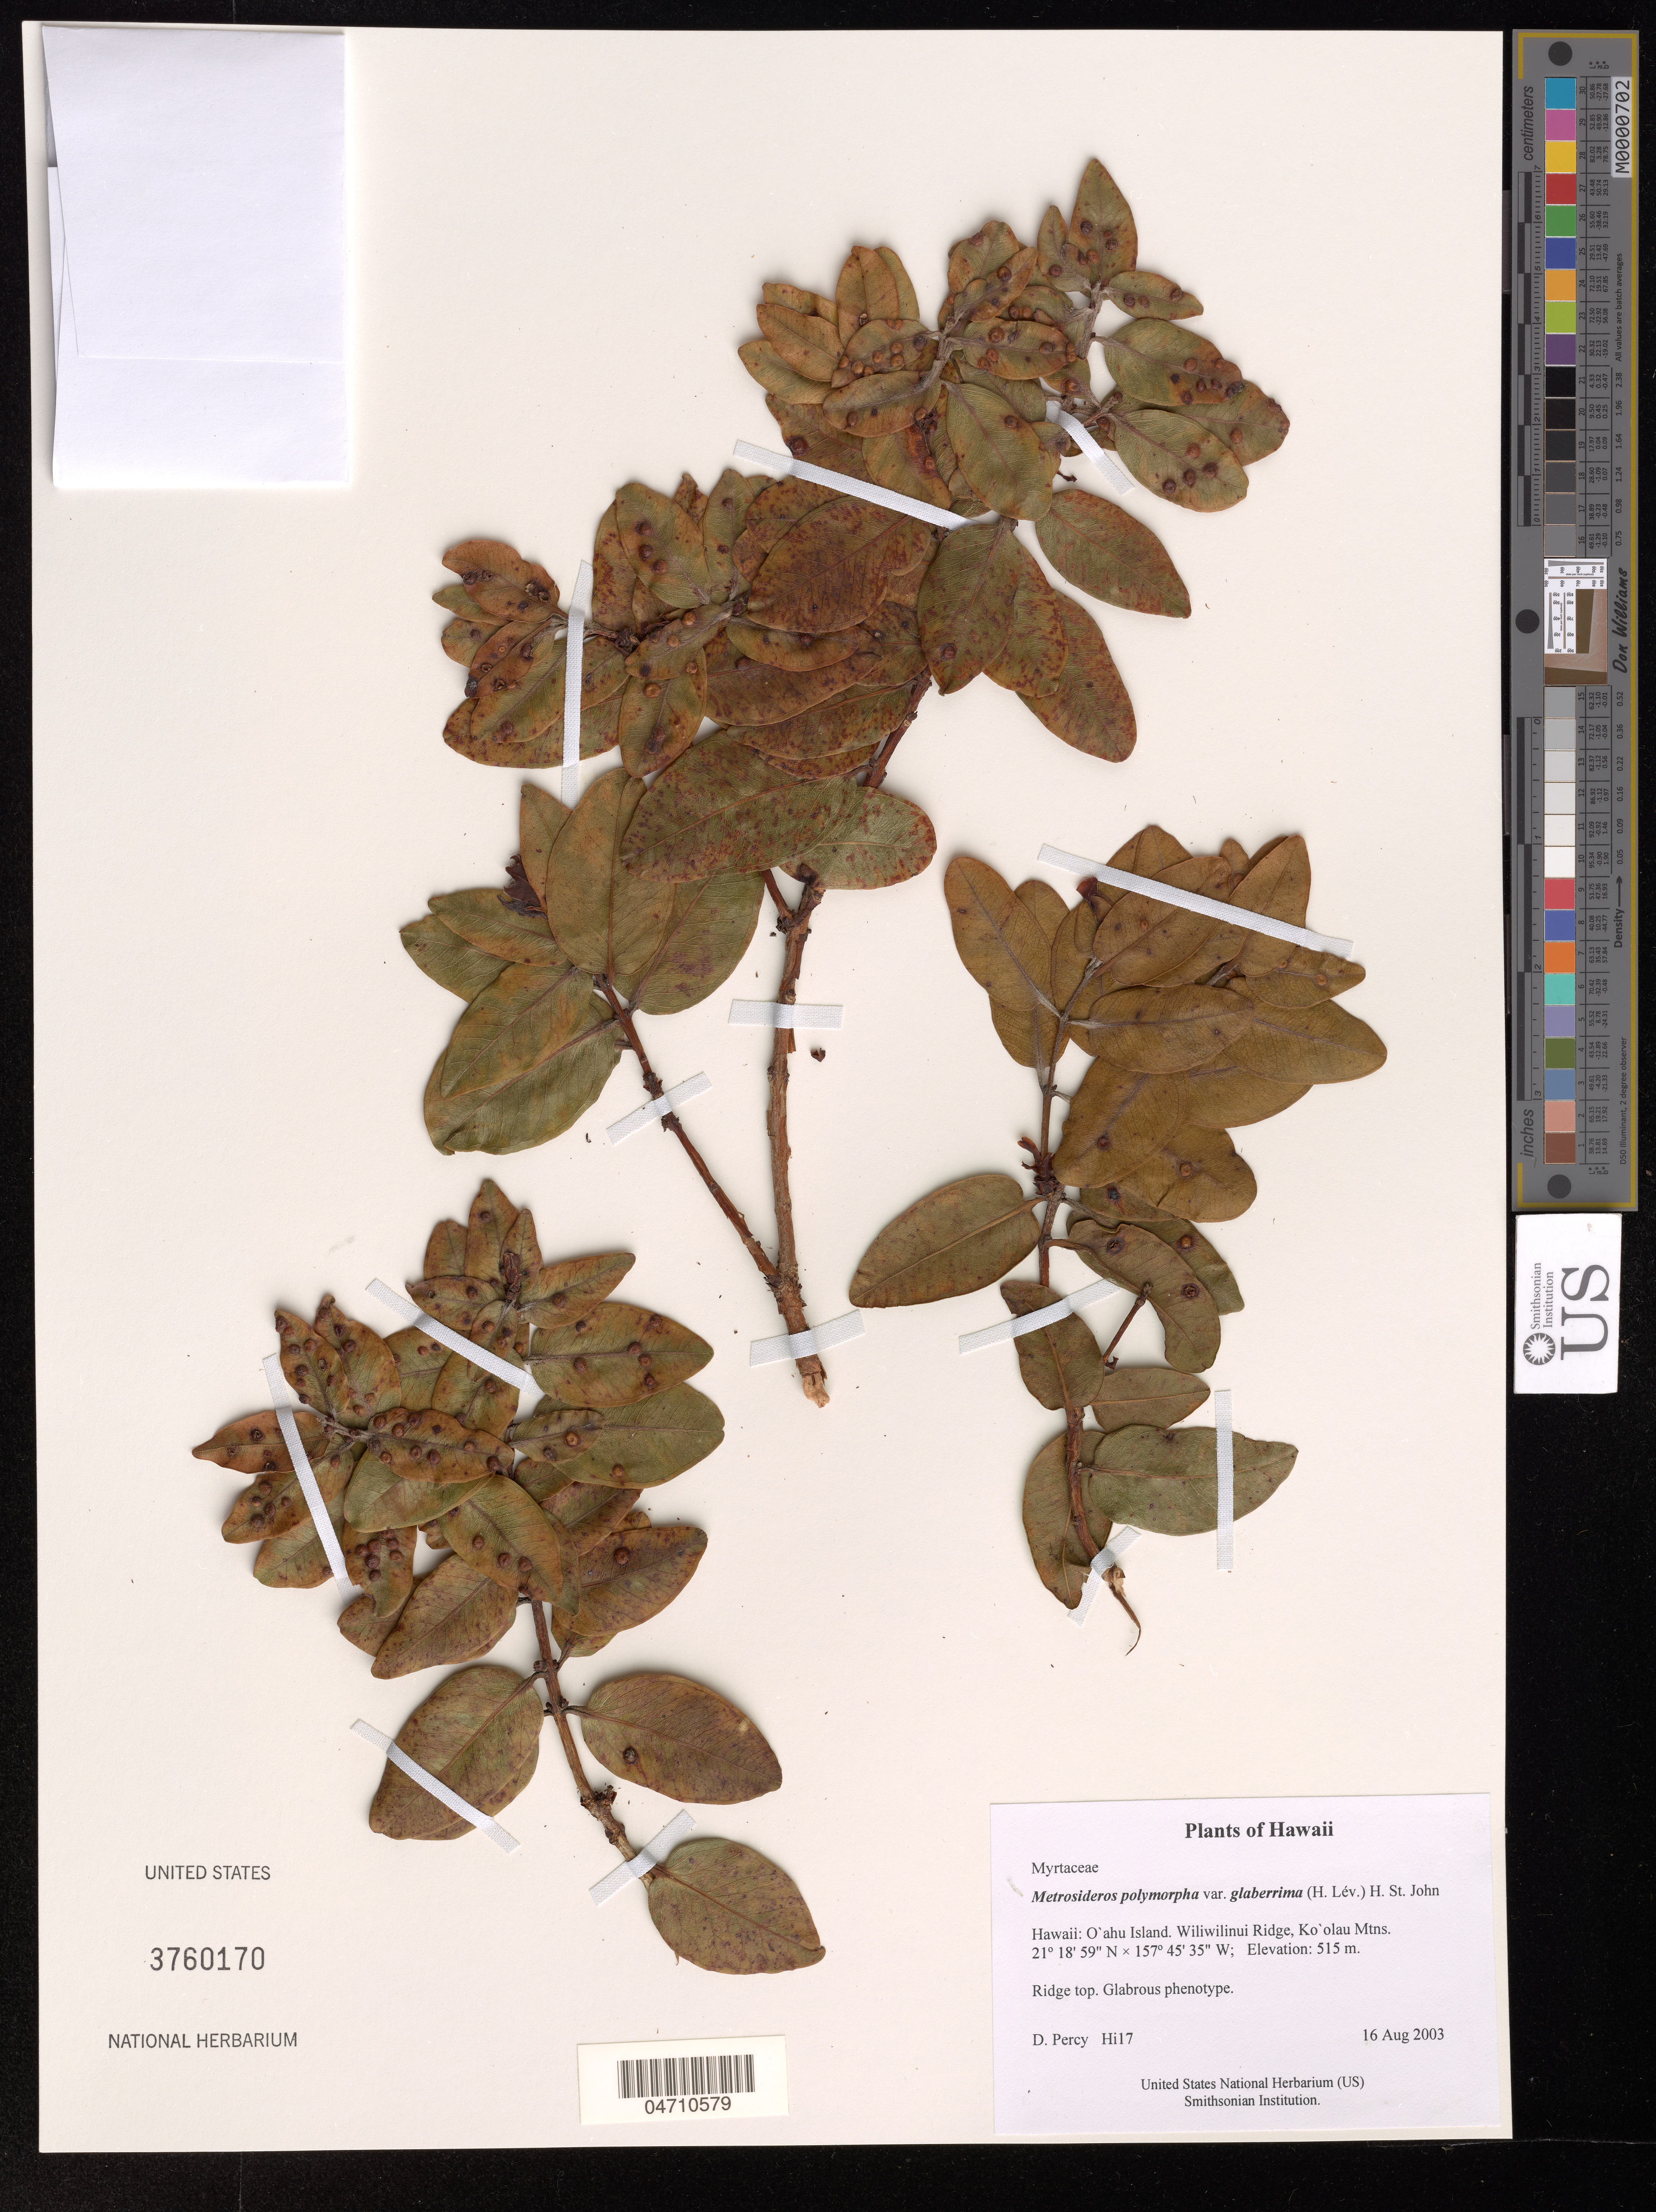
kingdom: Plantae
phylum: Tracheophyta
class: Magnoliopsida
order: Myrtales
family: Myrtaceae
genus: Metrosideros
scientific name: Metrosideros polymorpha var. glaberrima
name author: (H. Lév.) H. St. John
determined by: Percy, D. M.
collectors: D. Percy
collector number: Hi17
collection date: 2003-08-16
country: United States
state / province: Hawaii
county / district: Honolulu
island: Oahu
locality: Wiliwilinui Ridge, Ko'olau Mtns.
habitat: Ridge top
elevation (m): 515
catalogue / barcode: US 3760170